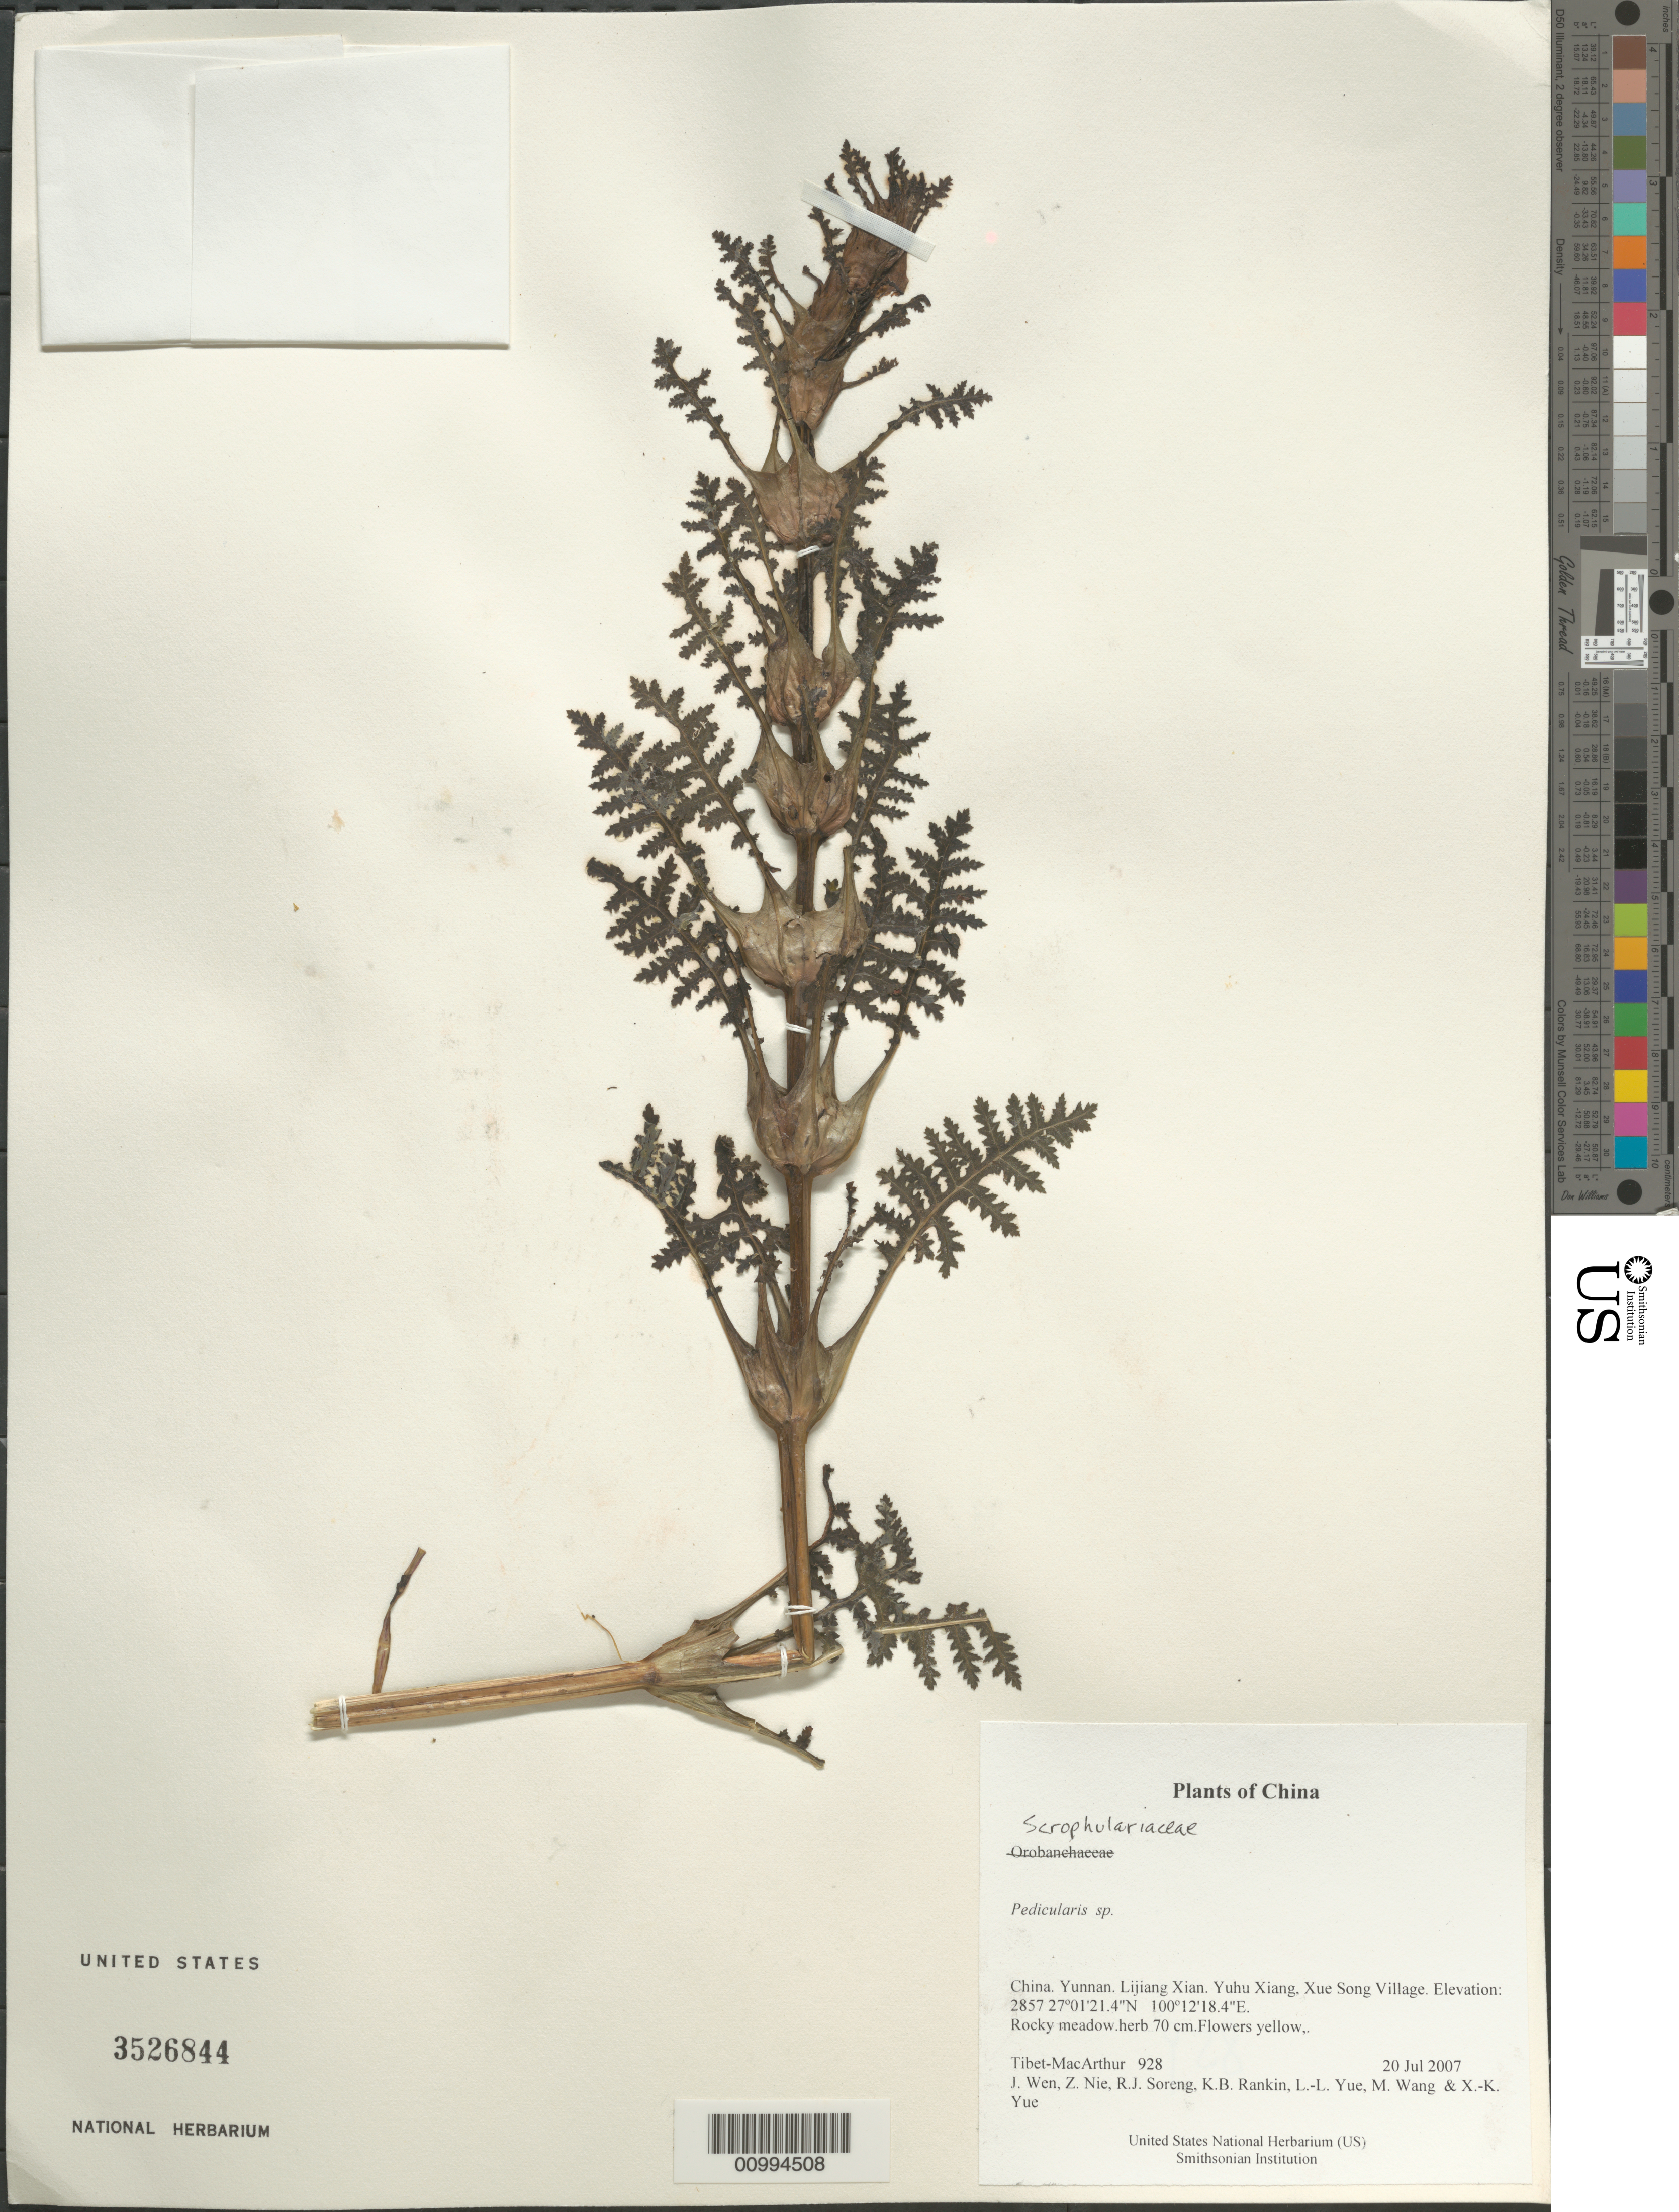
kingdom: Plantae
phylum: Tracheophyta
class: Magnoliopsida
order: Lamiales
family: Orobanchaceae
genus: Pedicularis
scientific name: Pedicularis sp.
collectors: Tibet-MacArthur, J. Wen, Z. Nie, R. J. Soreng, K. Rankin, L. Yue, M. Wang & X. Yue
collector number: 928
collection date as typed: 20 Jul 2007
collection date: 2007-07-20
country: China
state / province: Yunnan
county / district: Lijiang Xian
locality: Yuhu Xiang, Xue Song Village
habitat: Rocky meadow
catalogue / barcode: US 3526844